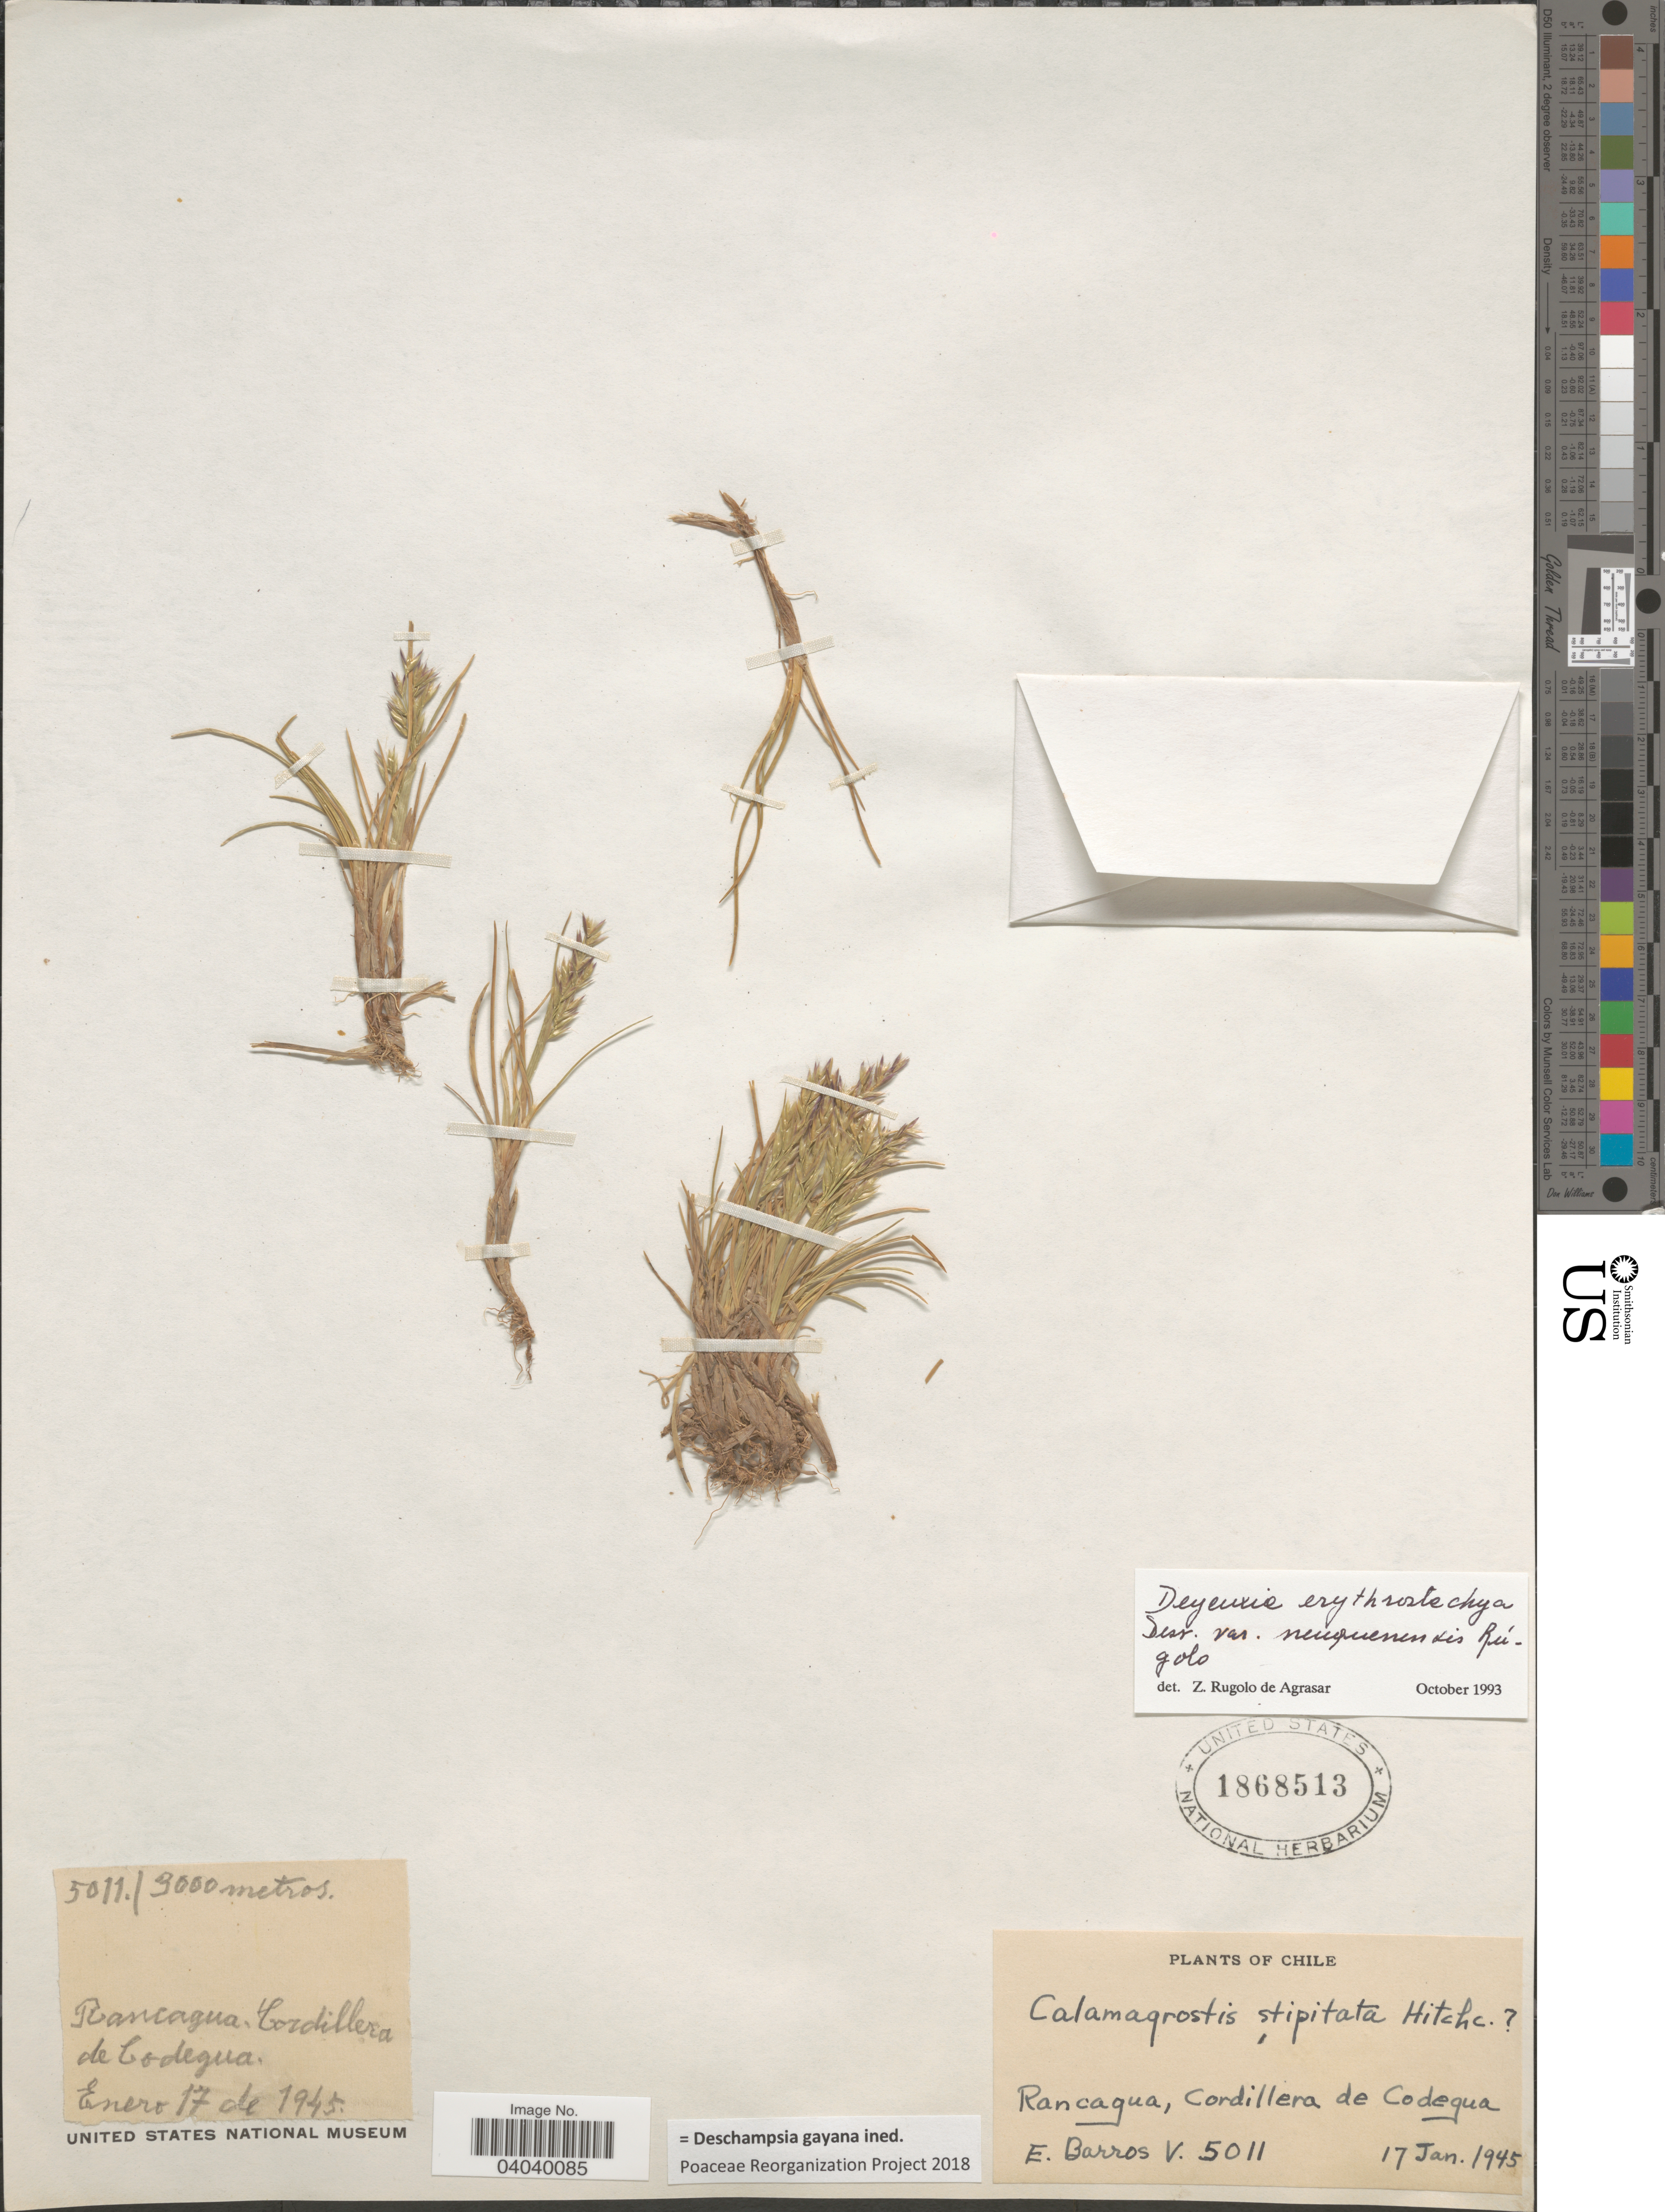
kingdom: Plantae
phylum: Tracheophyta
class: Liliopsida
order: Poales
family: Poaceae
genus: Deschampsia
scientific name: Deschampsia gayana ined.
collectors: E. Barros V.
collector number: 5011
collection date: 1945-01-17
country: Chile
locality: Rancagua, Cordillera de Codegua.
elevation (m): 3000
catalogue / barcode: US 1868513